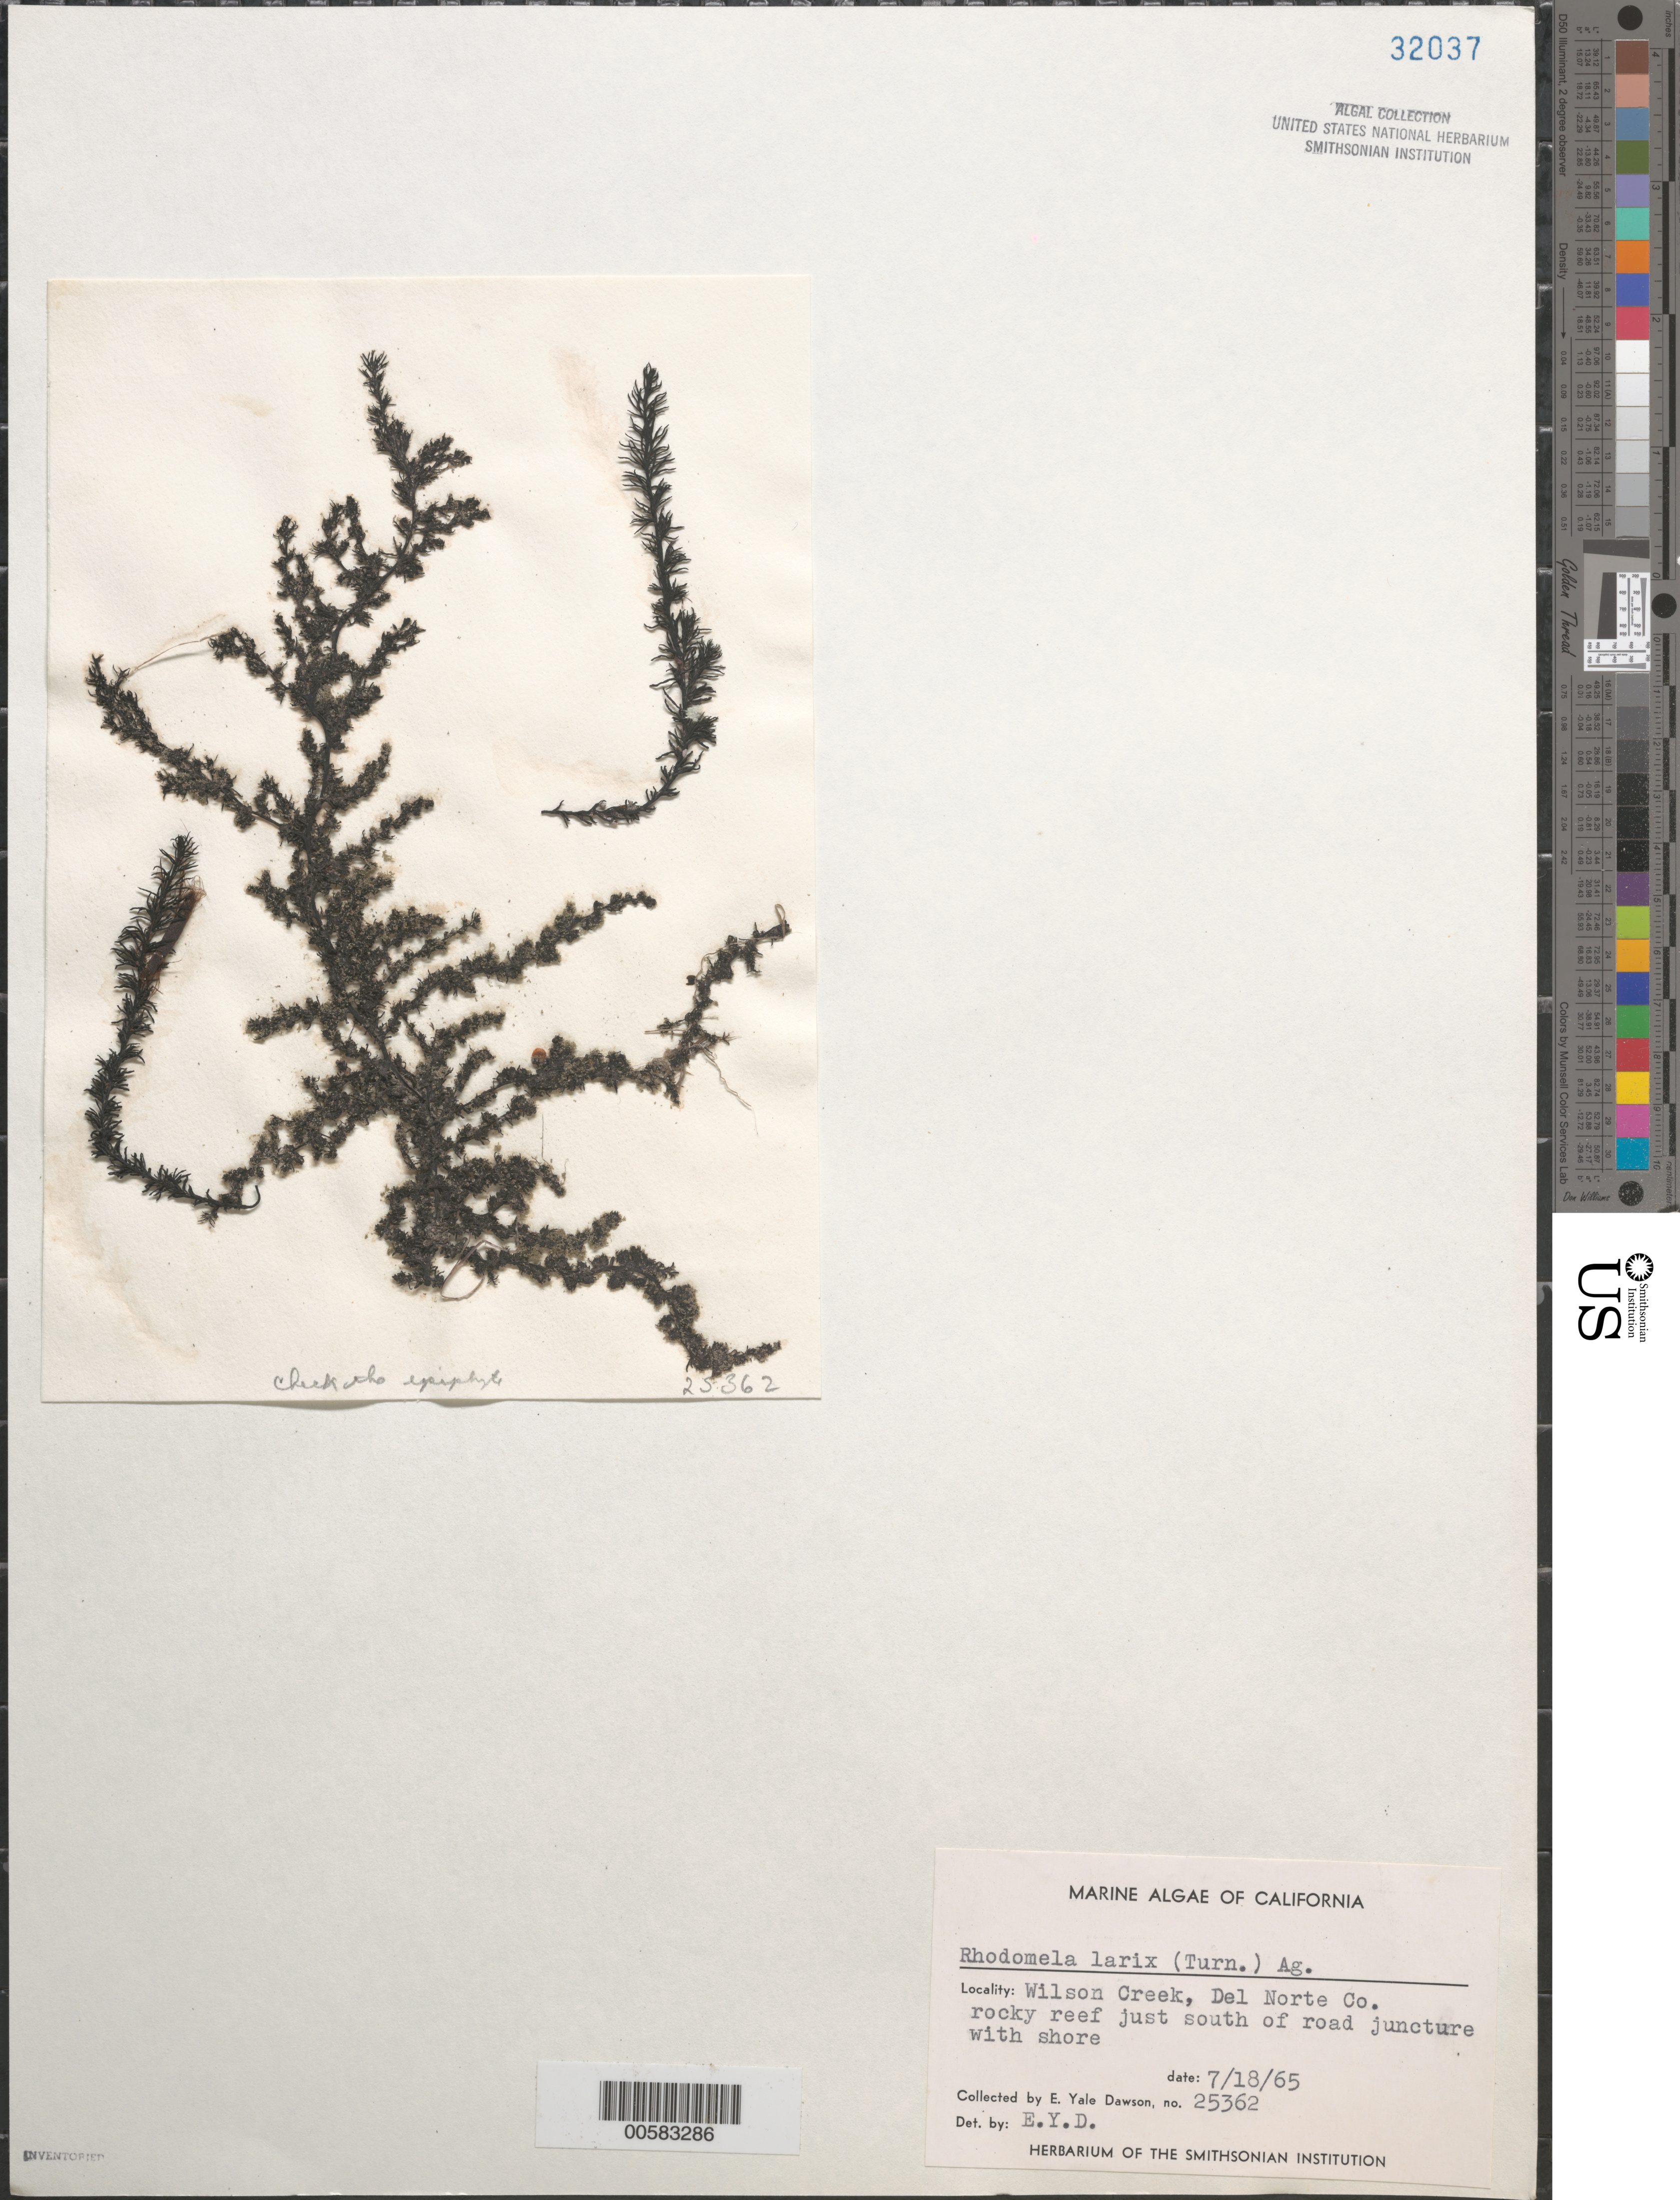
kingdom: Plantae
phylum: Rhodophyta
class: Florideophyceae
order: Ceramiales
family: Rhodomelaceae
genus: Neorhodomela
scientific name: Neorhodomela larix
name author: (Turner) Masuda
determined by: Algae name updating Project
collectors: E. Y. Dawson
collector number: EYD 25362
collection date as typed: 18 Jul 1965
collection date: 1965-07-18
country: United States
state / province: California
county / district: Del Norte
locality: Wilson Creek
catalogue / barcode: US 32037